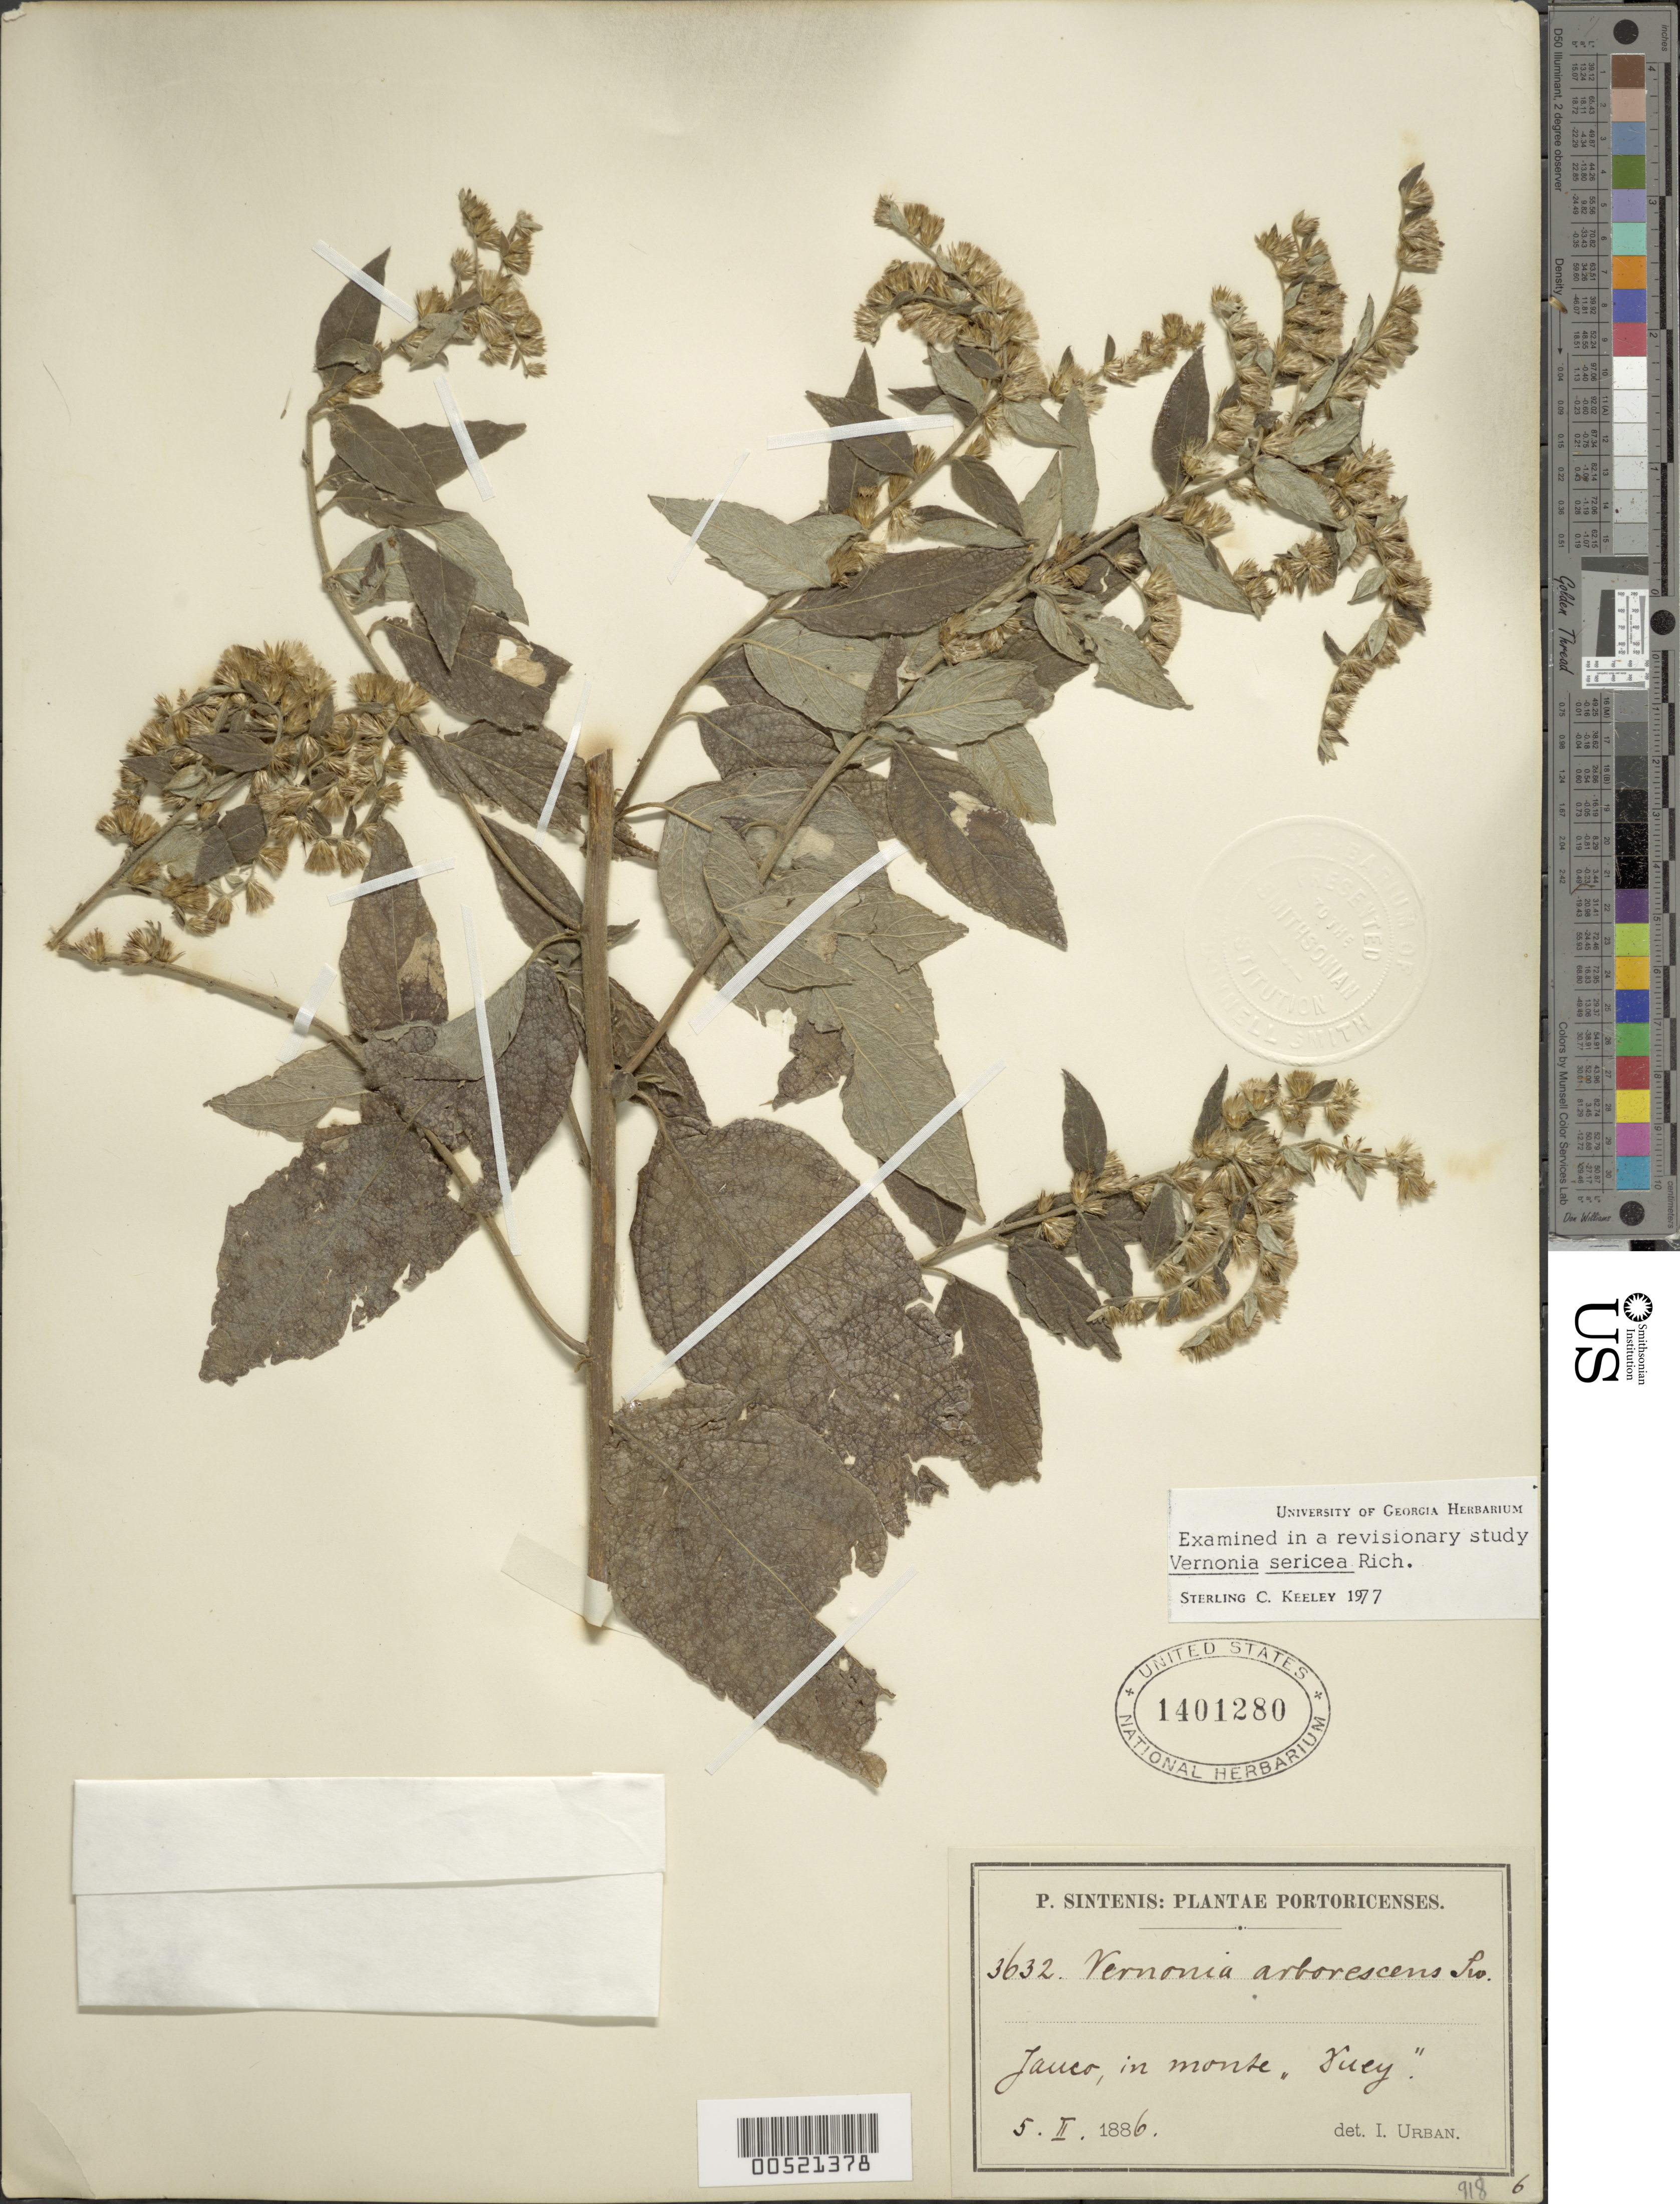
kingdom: Plantae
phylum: Tracheophyta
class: Magnoliopsida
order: Asterales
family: Asteraceae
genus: Lepidaploa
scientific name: Lepidaploa sericea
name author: (Rich.) H. Rob.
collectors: P. Sintenis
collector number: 3632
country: Puerto Rico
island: Greater Antilles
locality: Yauco, at mt. Juey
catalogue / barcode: US 1401280